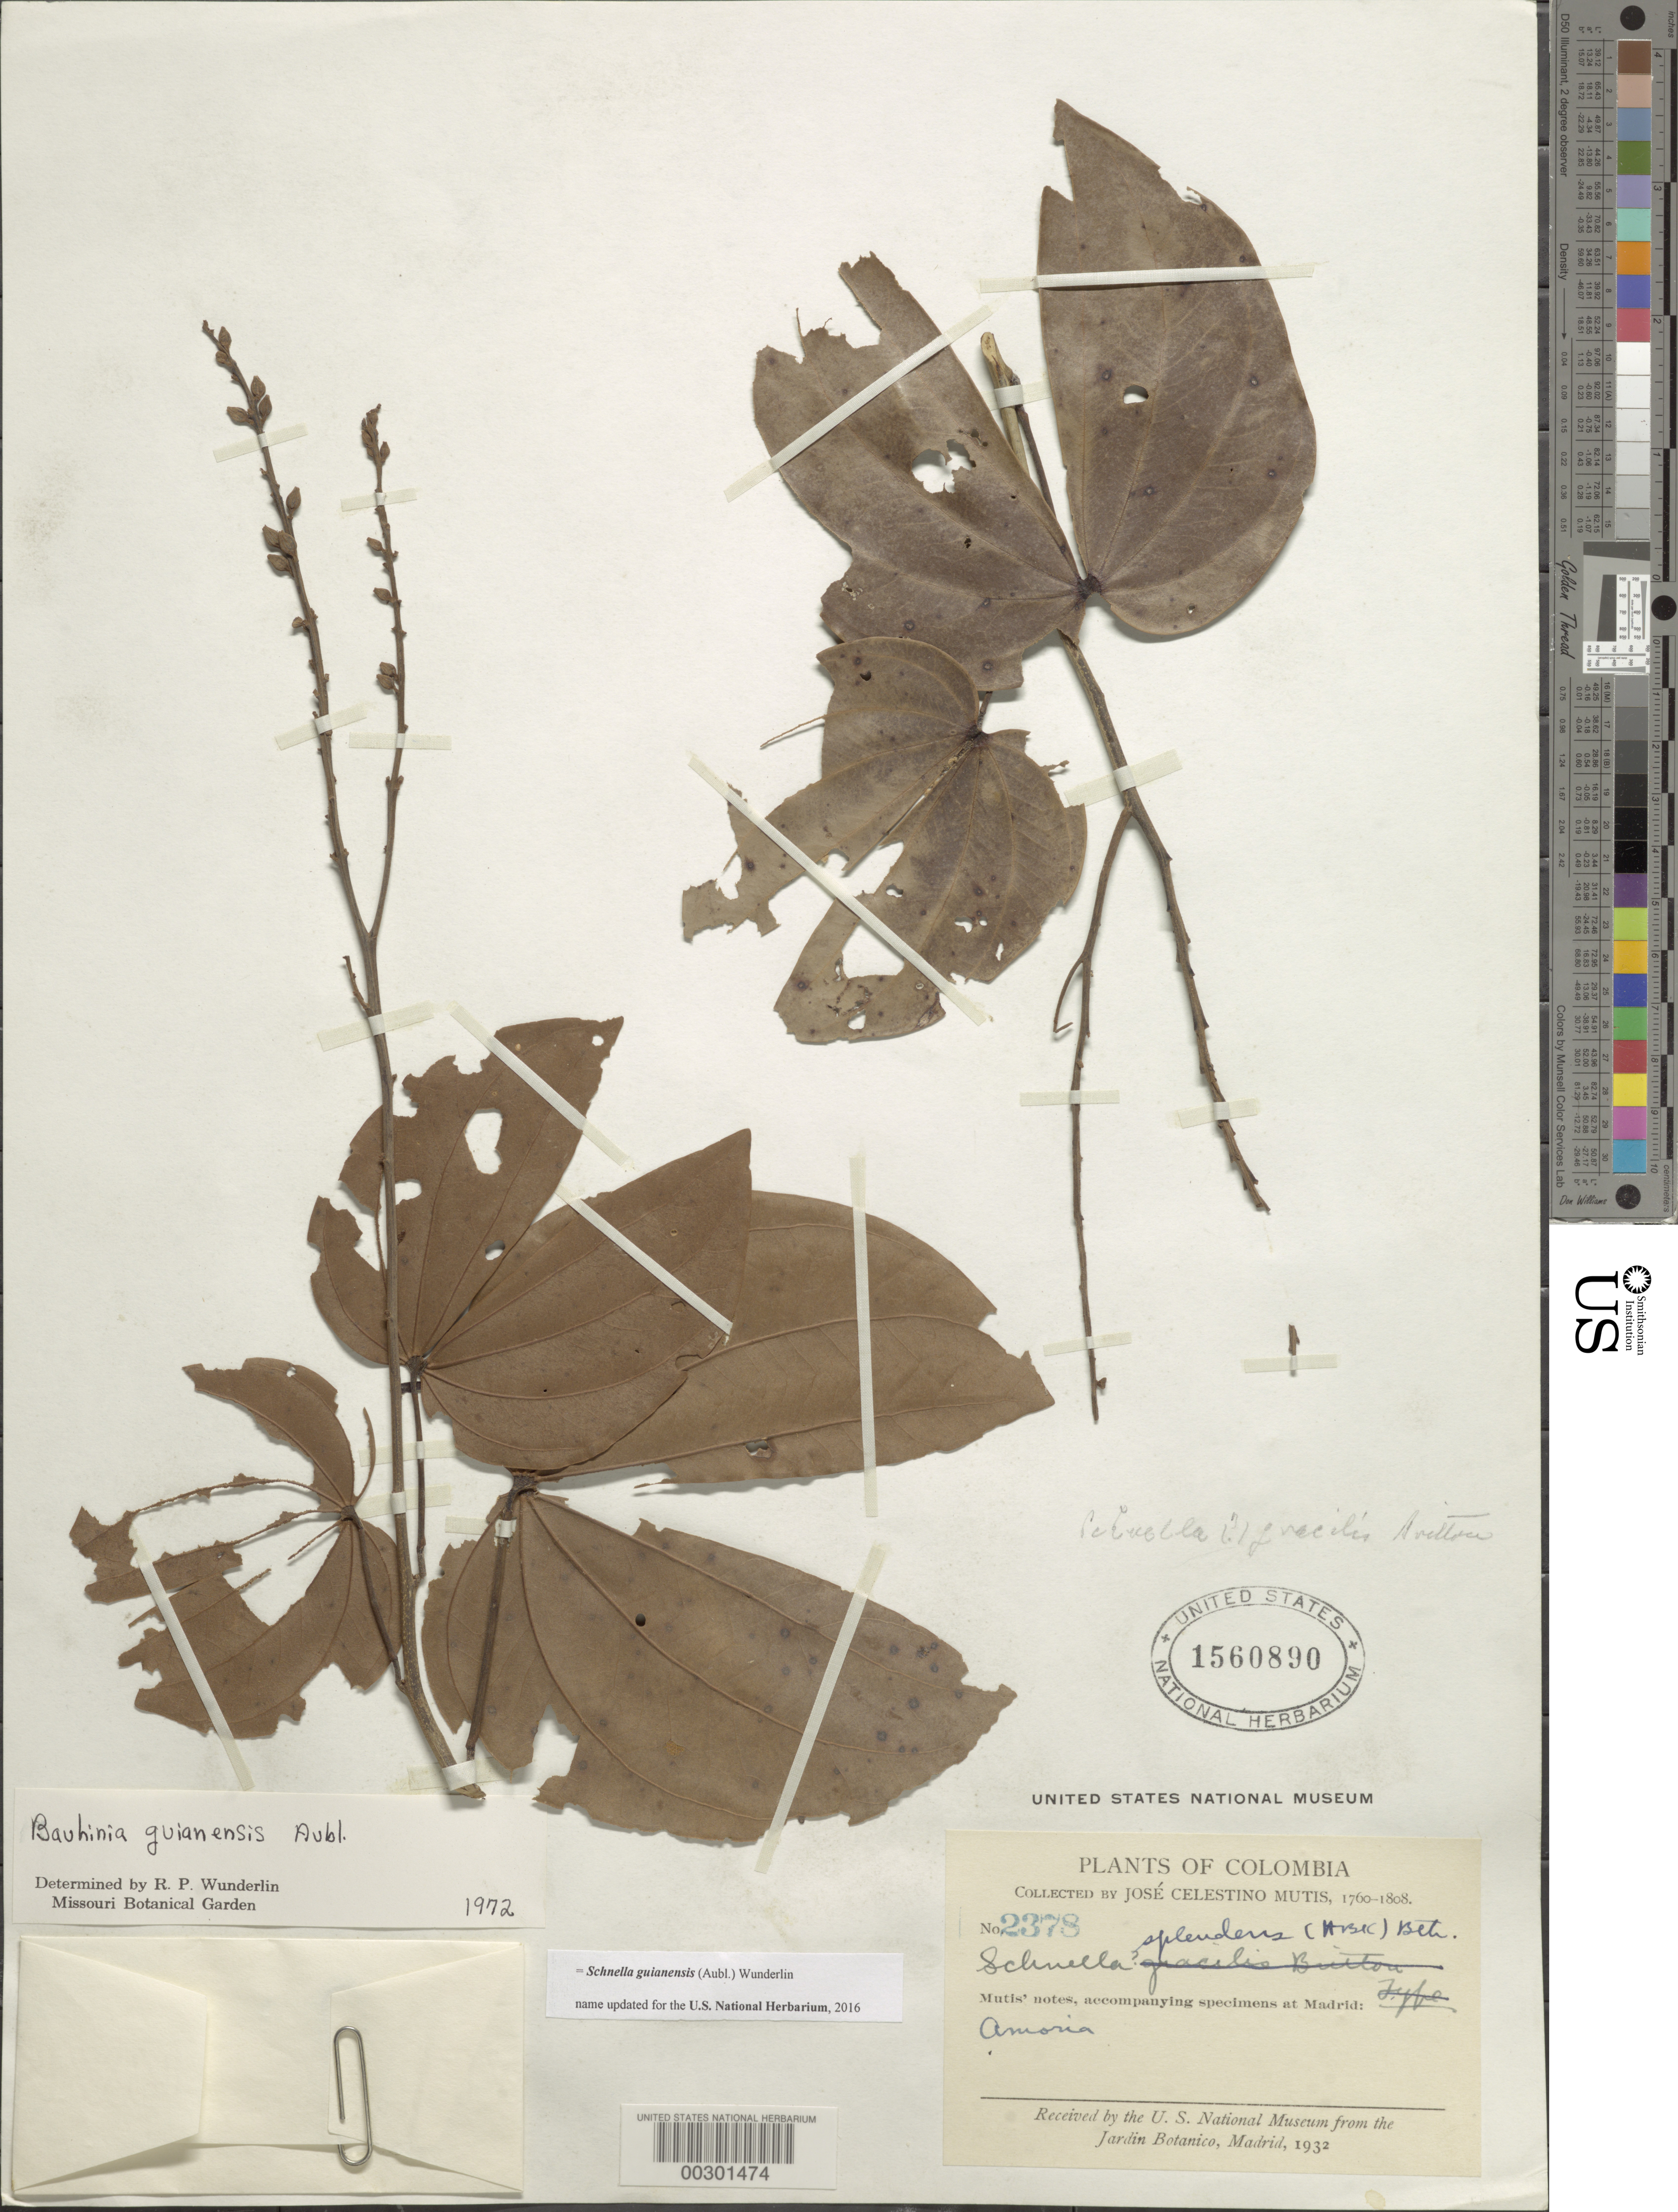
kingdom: Plantae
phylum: Tracheophyta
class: Magnoliopsida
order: Fabales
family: Fabaceae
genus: Schnella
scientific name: Schnella guianensis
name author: (Aubl.) Wunderlin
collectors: J. C. B. Mutis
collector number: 2378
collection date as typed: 1760 to -- -- 1808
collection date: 1760/1808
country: Colombia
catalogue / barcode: US 1560890